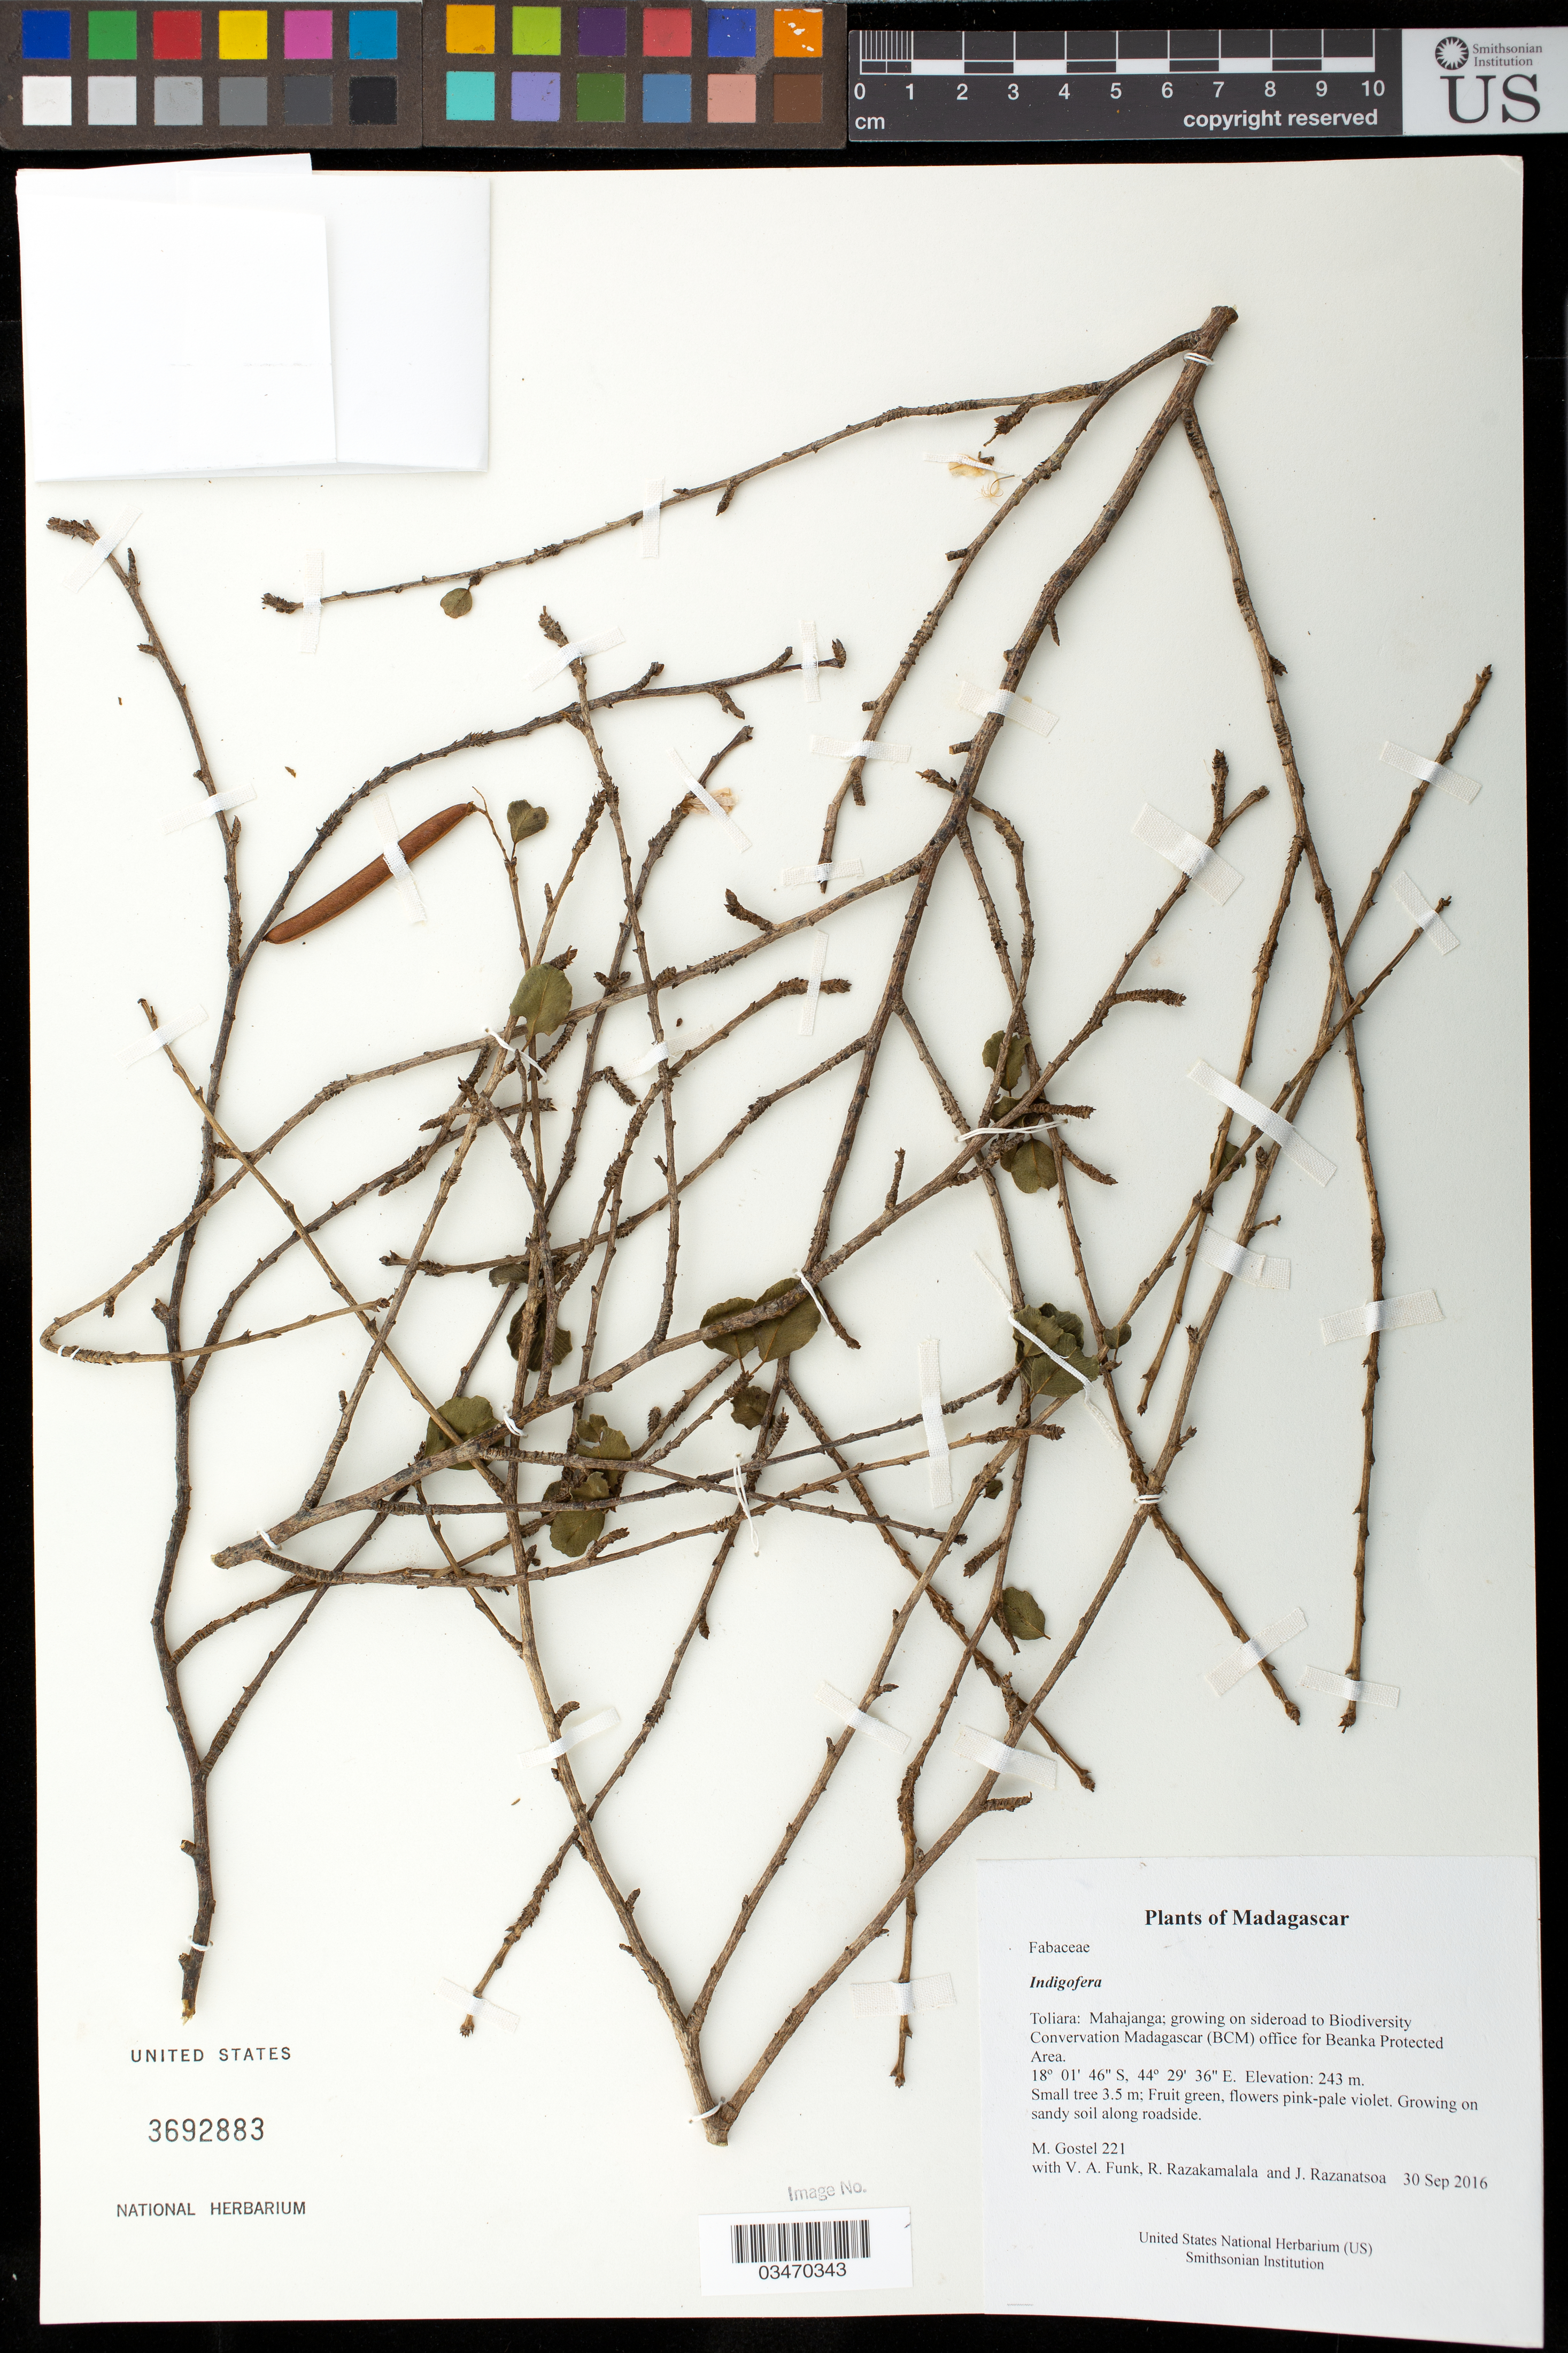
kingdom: Plantae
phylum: Tracheophyta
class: Magnoliopsida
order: Fabales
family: Fabaceae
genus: Indigofera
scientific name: Indigofera sp.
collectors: V. Funk, R. Razakamalala & J. Razanatsoa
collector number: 221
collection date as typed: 30 Sep 2016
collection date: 2016-09-30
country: Madagascar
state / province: Melaky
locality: Mahajanga; growing on sideroad to Biodiversity Convervation Madagascar (BCM) office for Beanka Protected Area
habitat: Growing on sandy soil along roadside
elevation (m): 243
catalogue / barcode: US 3692883